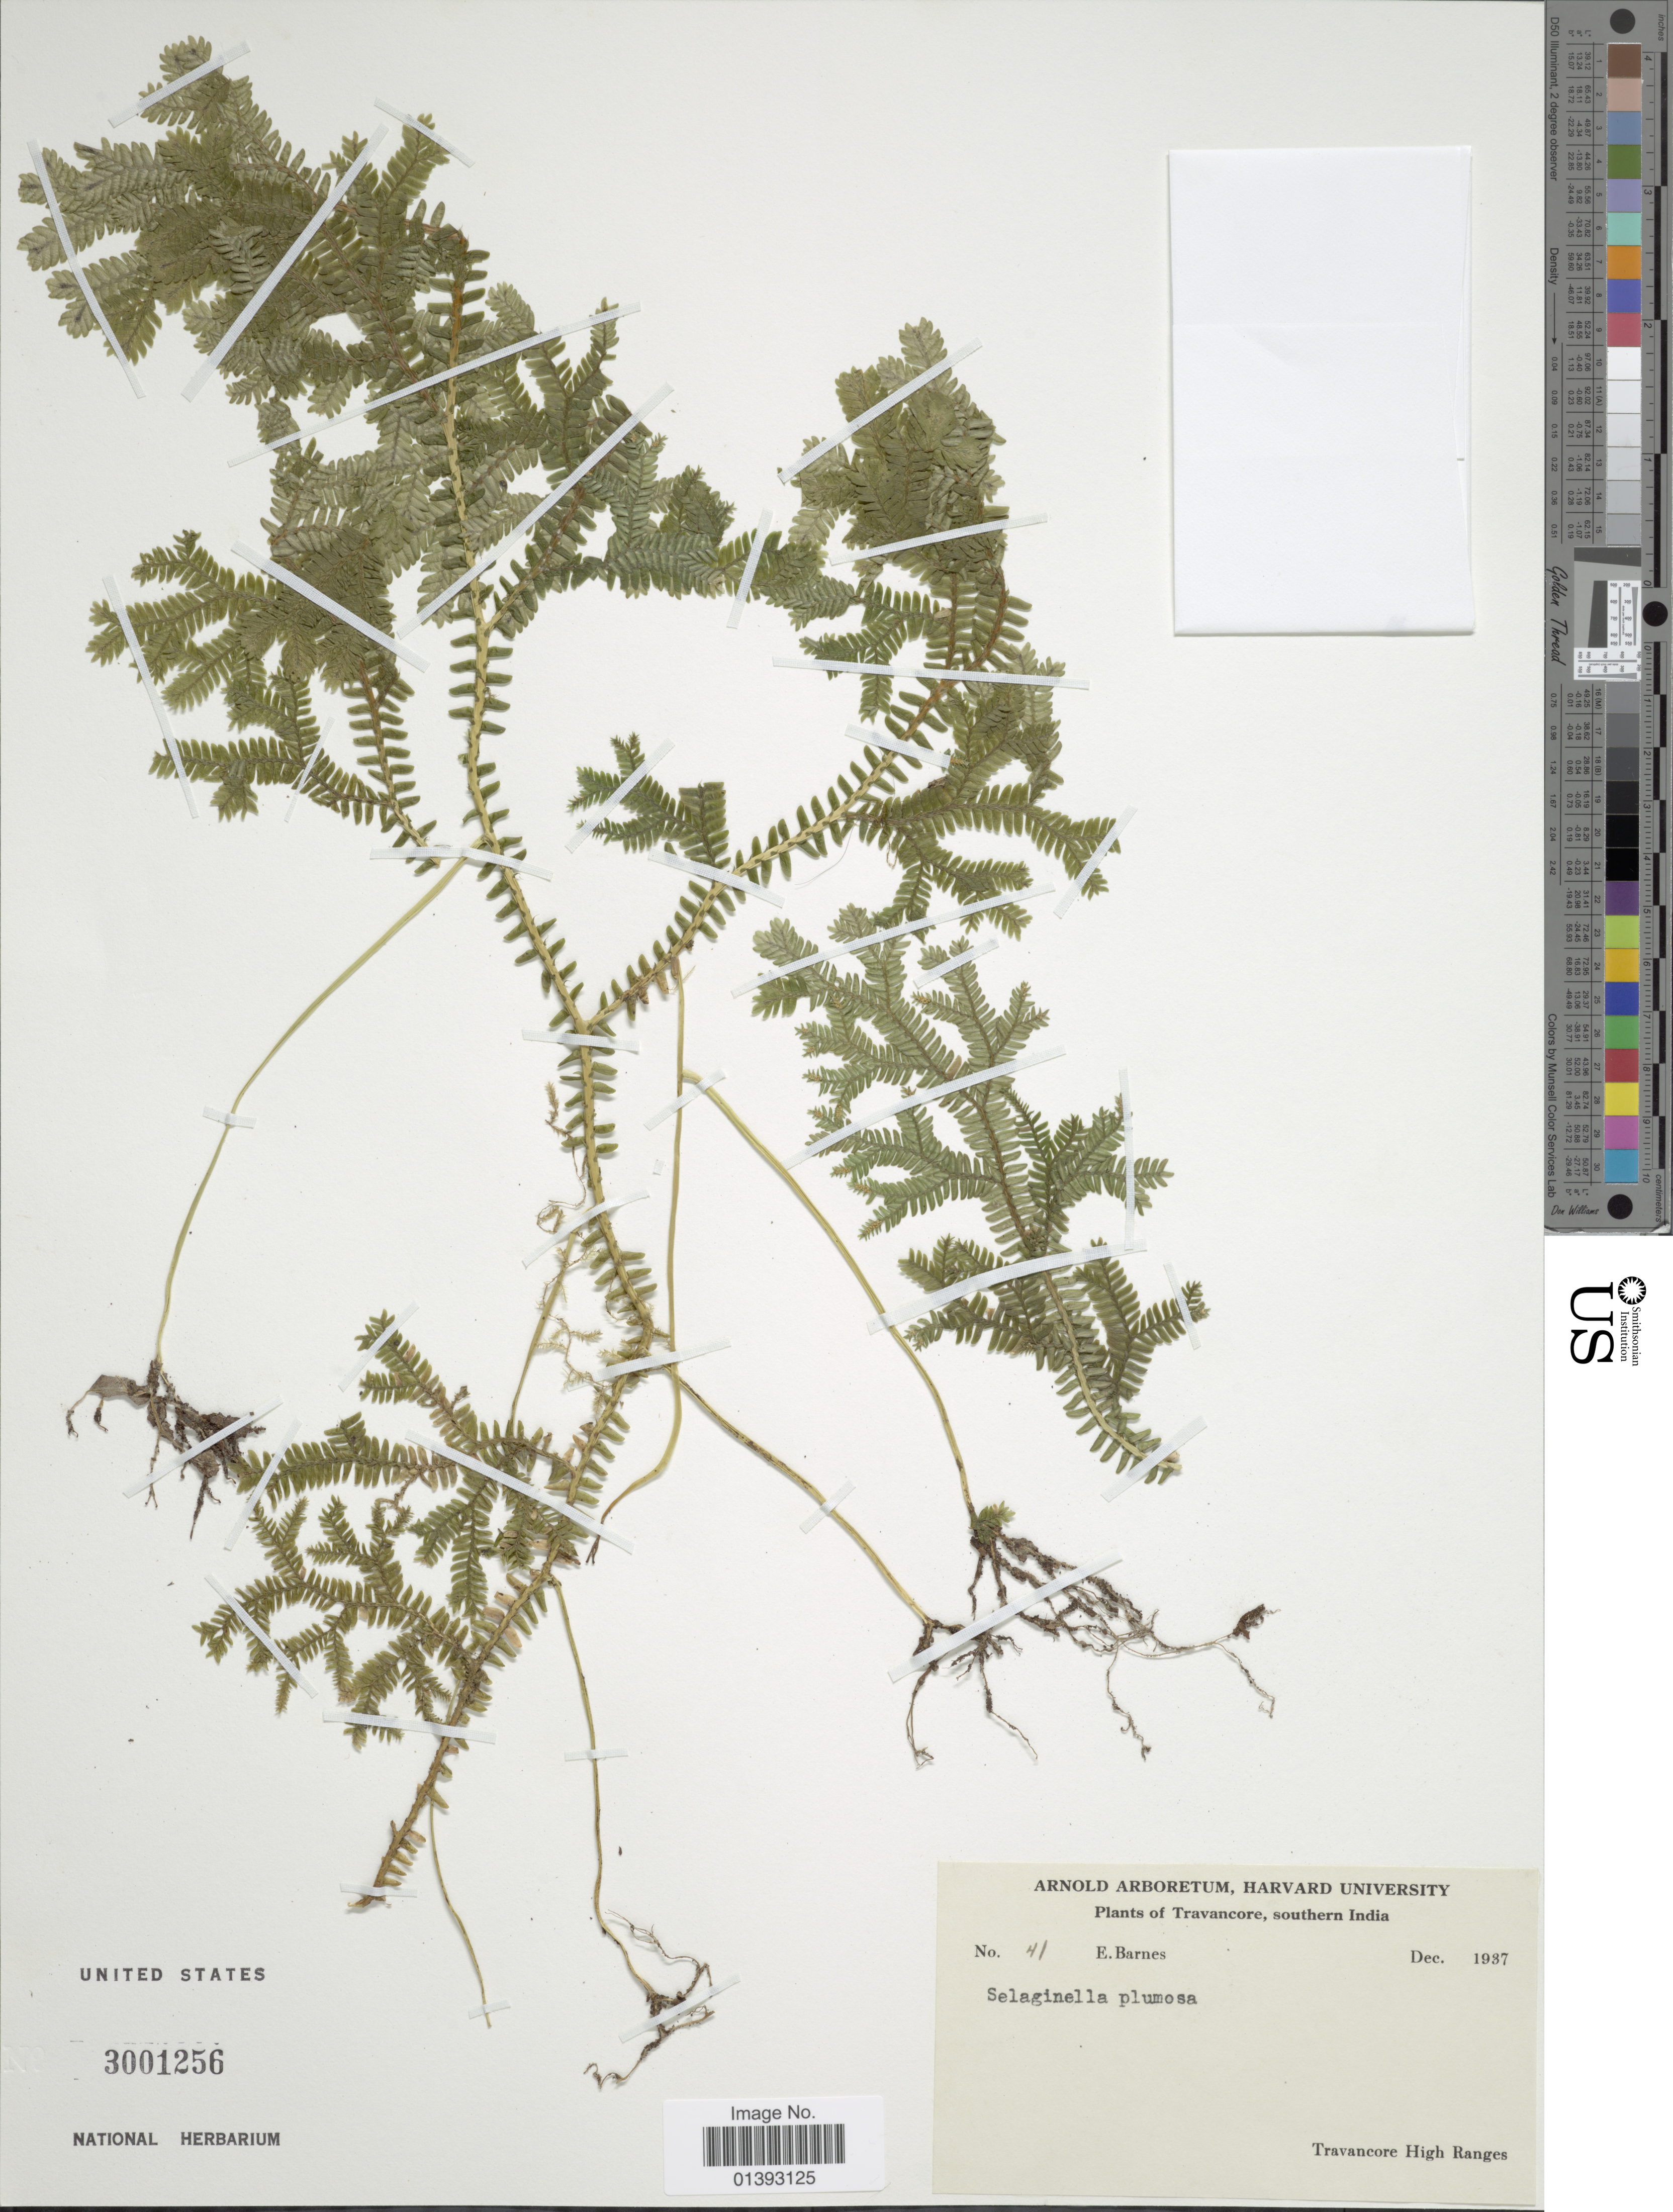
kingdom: Plantae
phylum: Tracheophyta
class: Lycopodiopsida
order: Selaginellales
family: Selaginellaceae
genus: Selaginella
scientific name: Selaginella plumosa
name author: (L.) C. Presl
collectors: E. Barnes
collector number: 41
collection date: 1937-12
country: India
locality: Travancore, southern India, Travancore High Ranges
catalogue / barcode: US 3001256